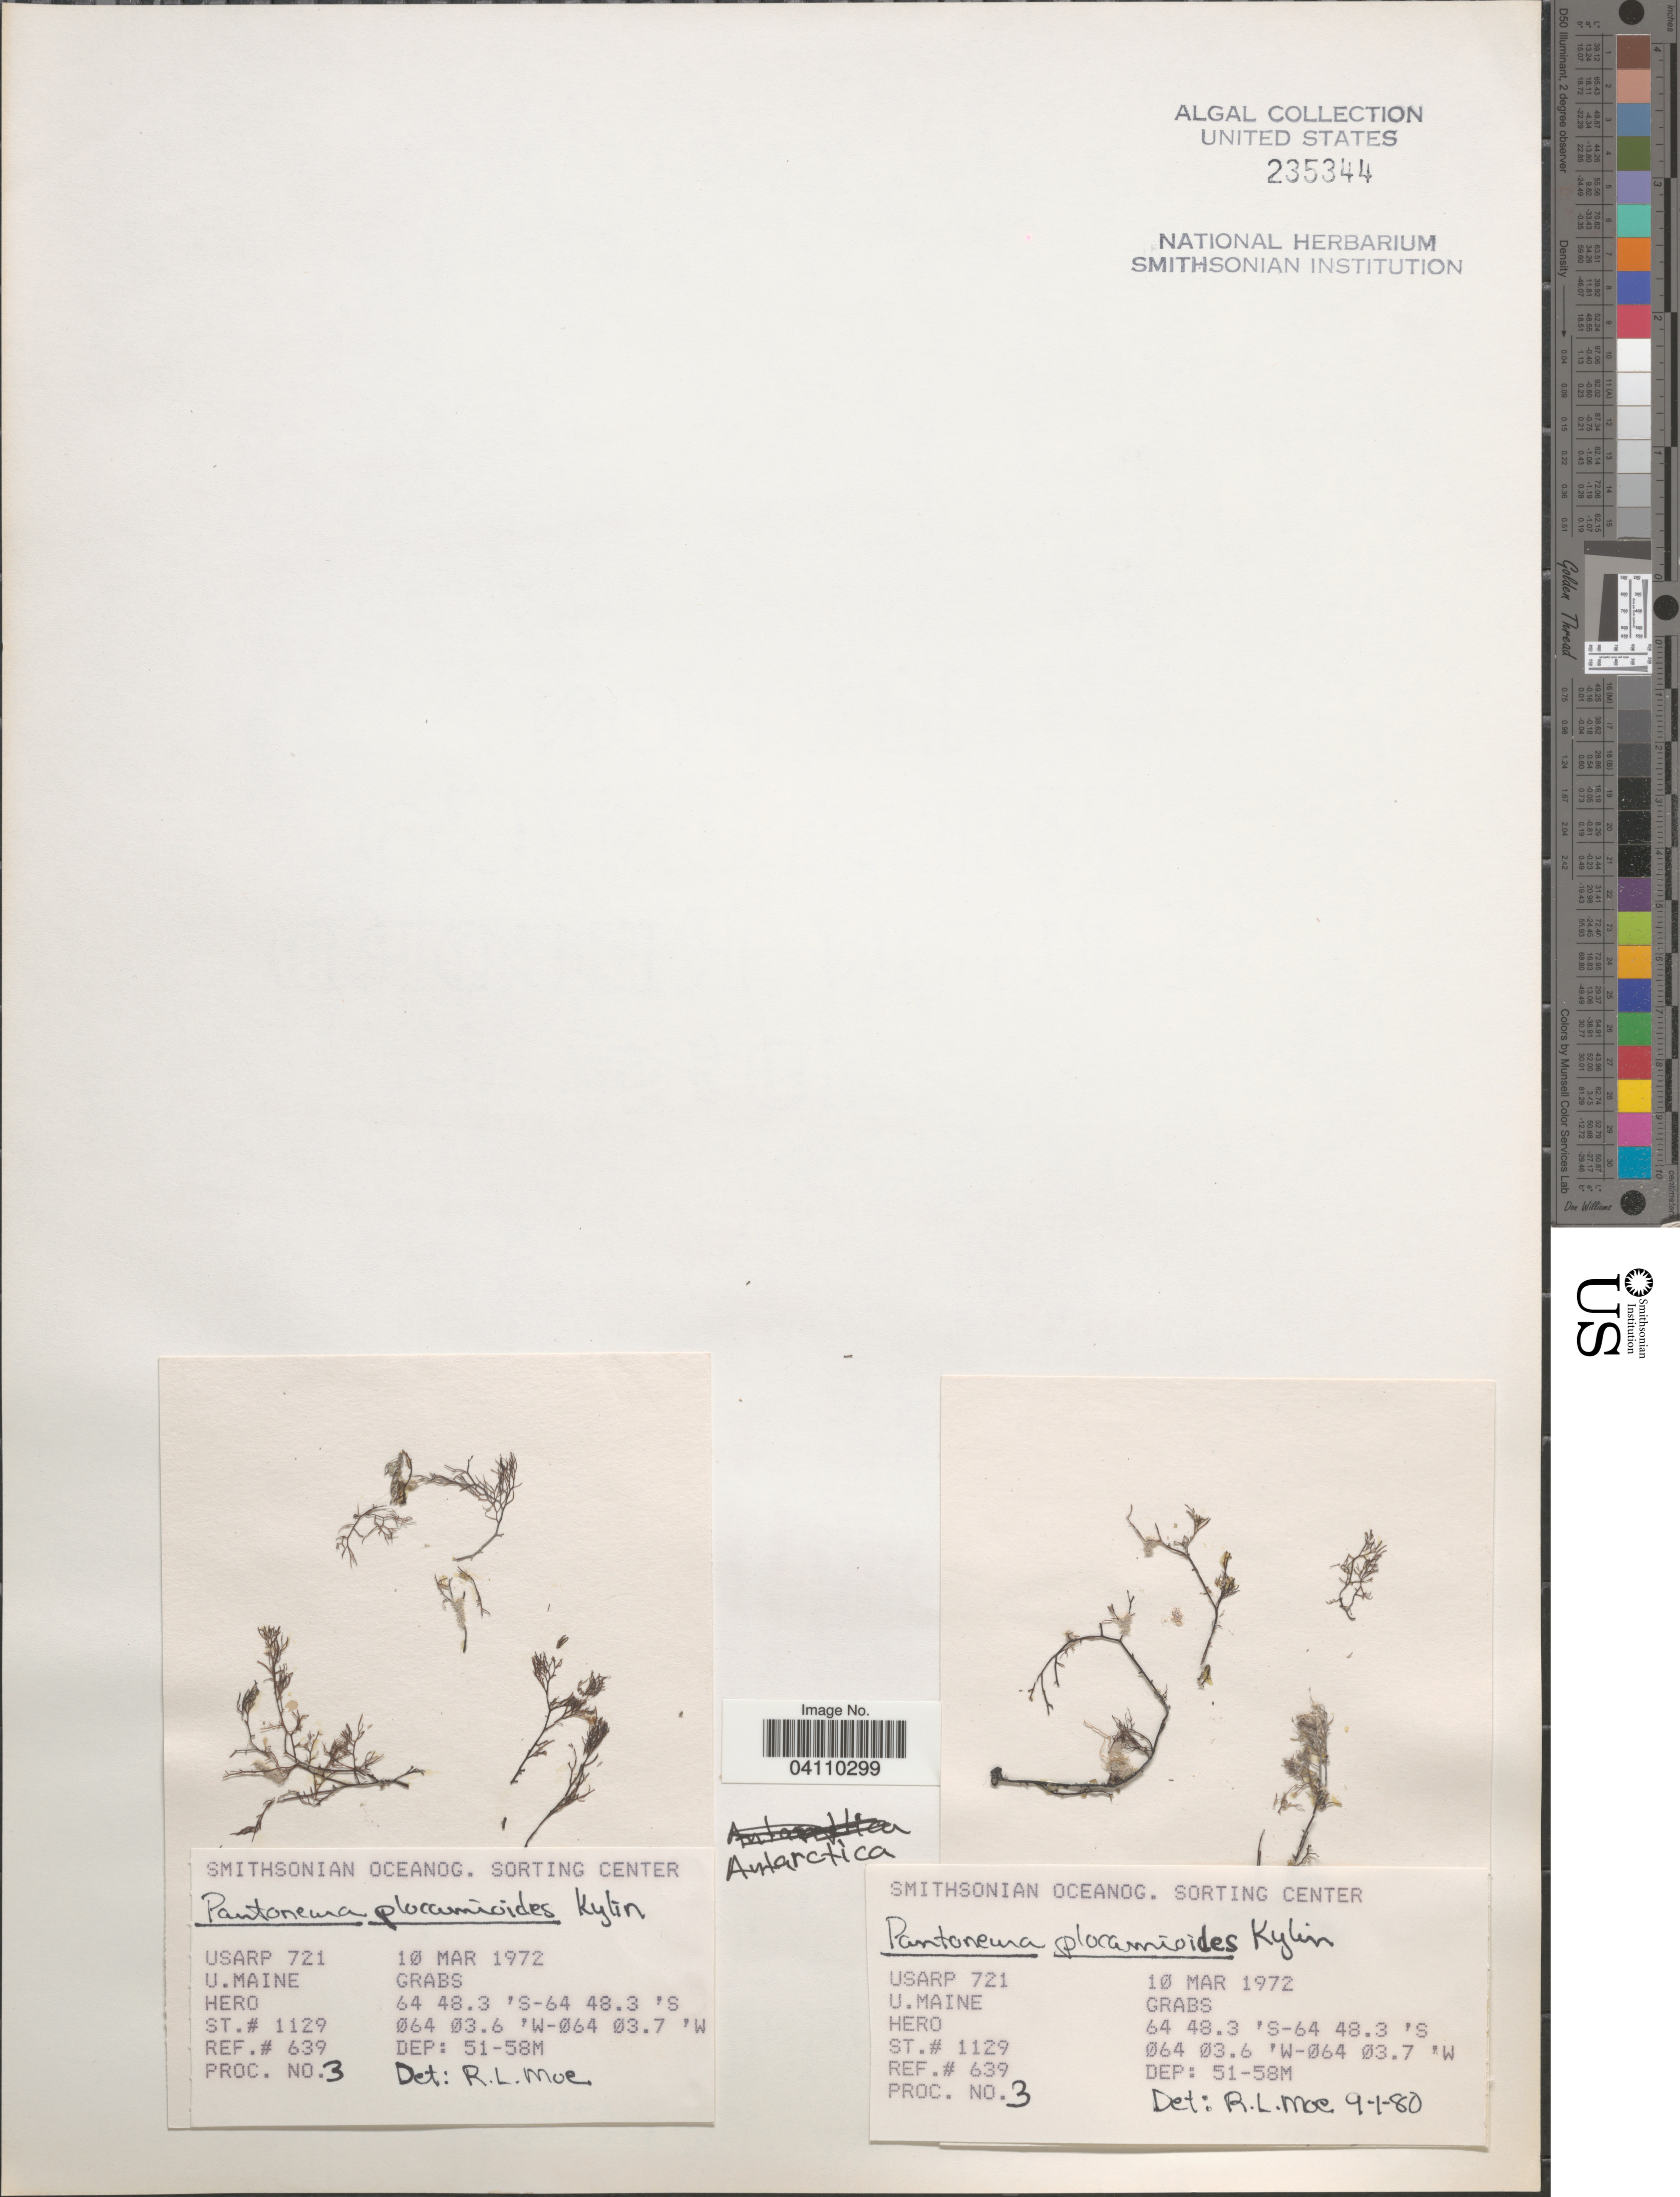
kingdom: Plantae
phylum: Rhodophyta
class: Florideophyceae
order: Ceramiales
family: Delesseriaceae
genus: Pantoneura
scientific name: Pantoneura plocamioides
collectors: Smithsonian Oceanographic Sorting Center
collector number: Proc. 3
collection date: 1972-03-10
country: Antarctica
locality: USARP 721. U. Maine. Grabs. Hero [unsure placement]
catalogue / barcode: US 235344